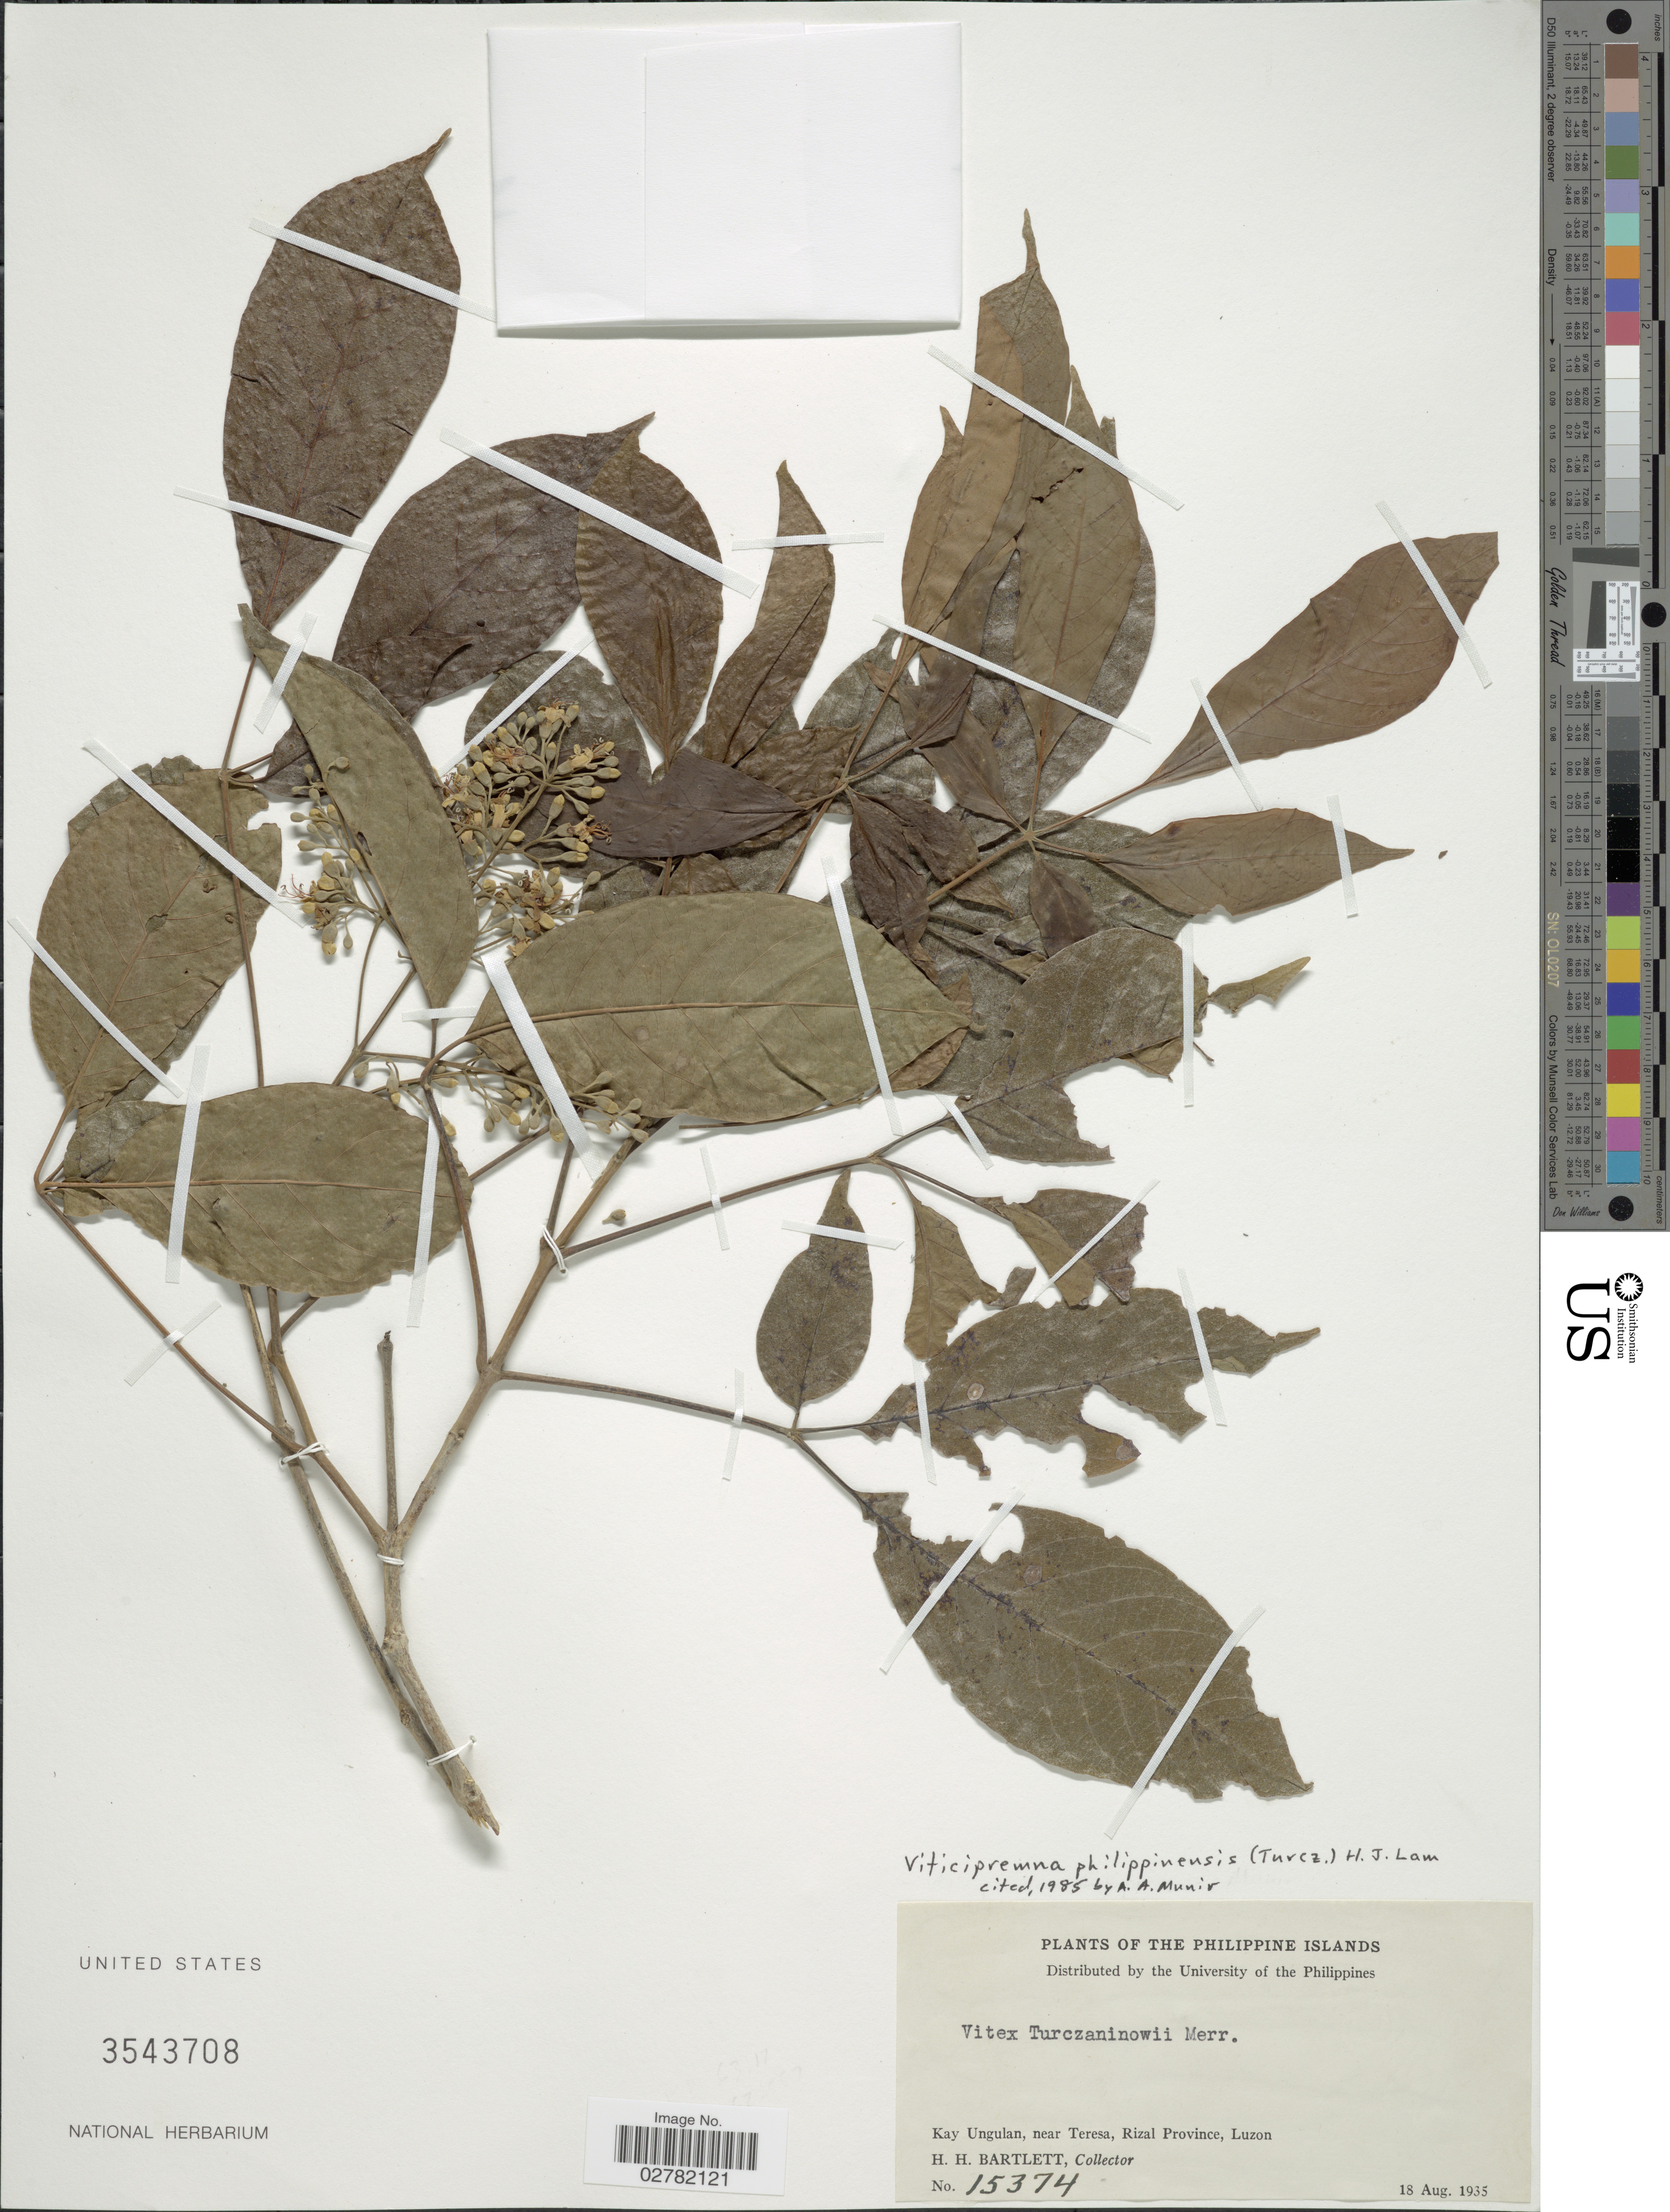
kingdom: Plantae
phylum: Tracheophyta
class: Magnoliopsida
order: Lamiales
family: Lamiaceae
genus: Viticipremna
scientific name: Viticipremna philippinensis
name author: (Turcz.) H.J. Lam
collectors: H. H. Bartlett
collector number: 15374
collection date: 1935-08-18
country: Philippines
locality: Philippine Islands. Kay Ungulan, near Teresa, Rizal Province, Luzon.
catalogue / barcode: US 3543708